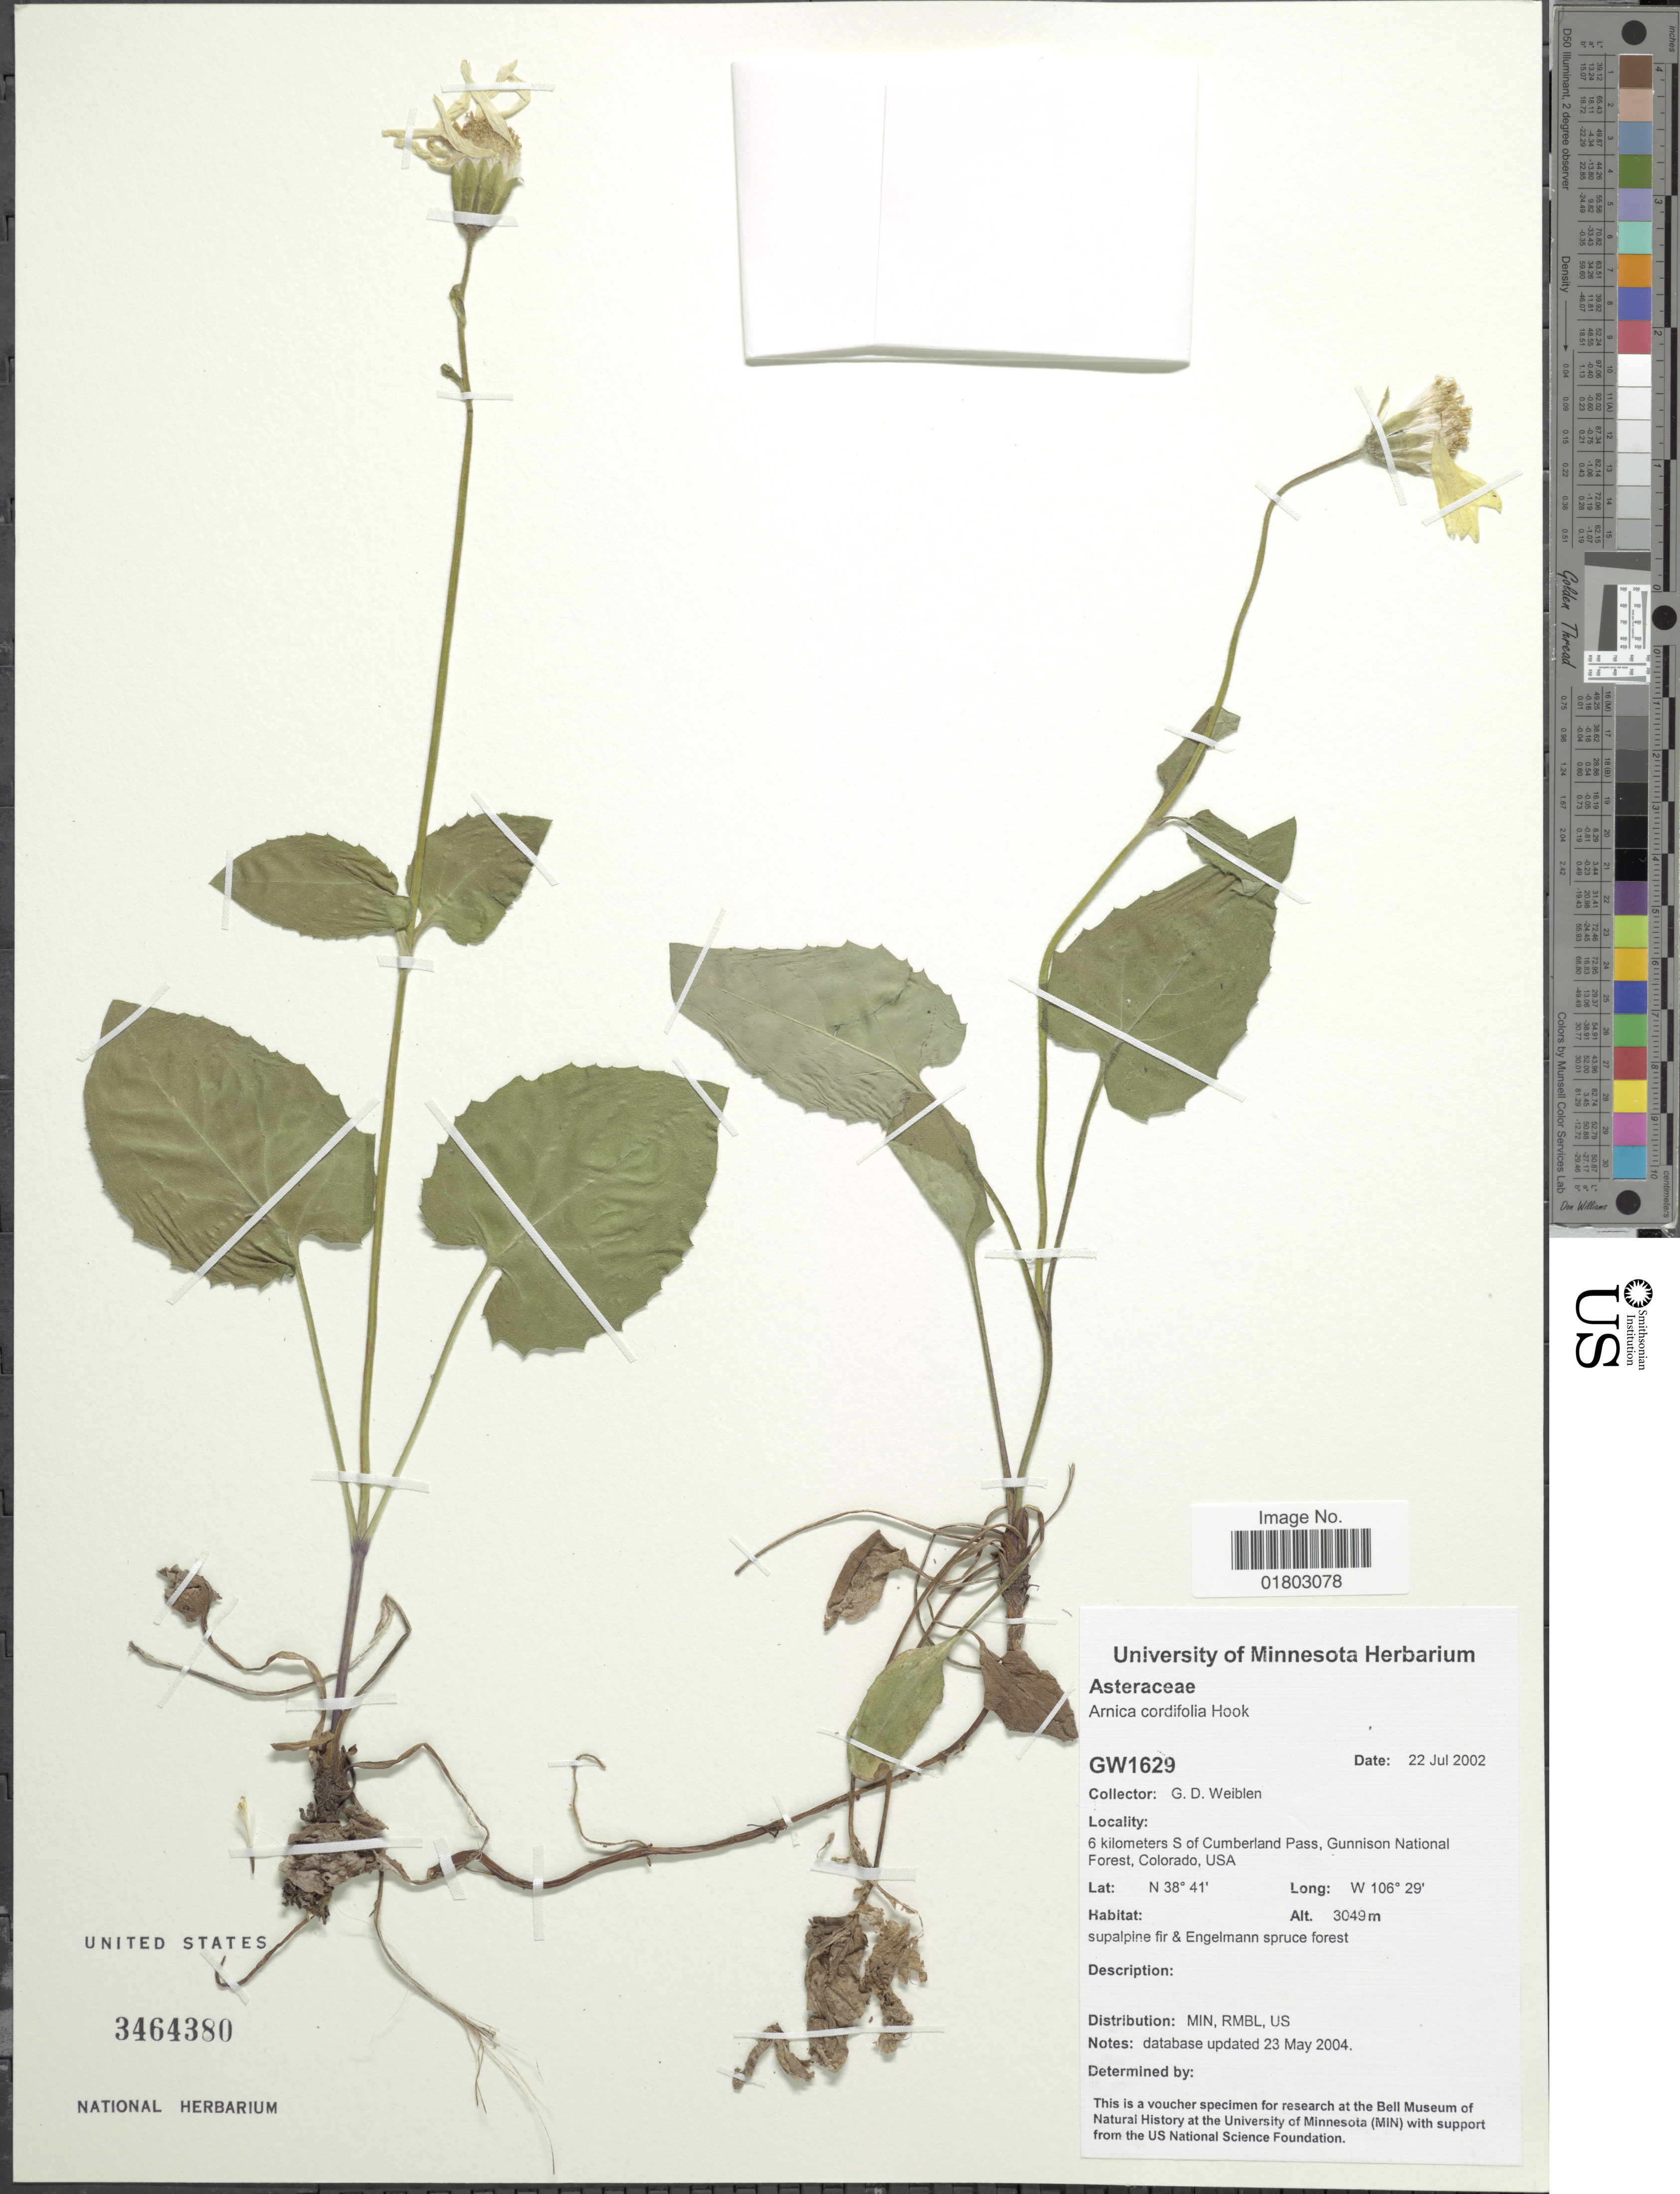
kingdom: Plantae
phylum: Tracheophyta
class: Magnoliopsida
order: Asterales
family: Asteraceae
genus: Arnica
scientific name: Arnica cordifolia subsp. genuina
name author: Maguire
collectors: G. D. Weiblen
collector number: GW1629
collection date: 2002-07-22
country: United States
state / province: Colorado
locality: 6 kilometers S of Cumberland Pass, Gunnison National Forest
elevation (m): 3049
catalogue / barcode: US 3464380